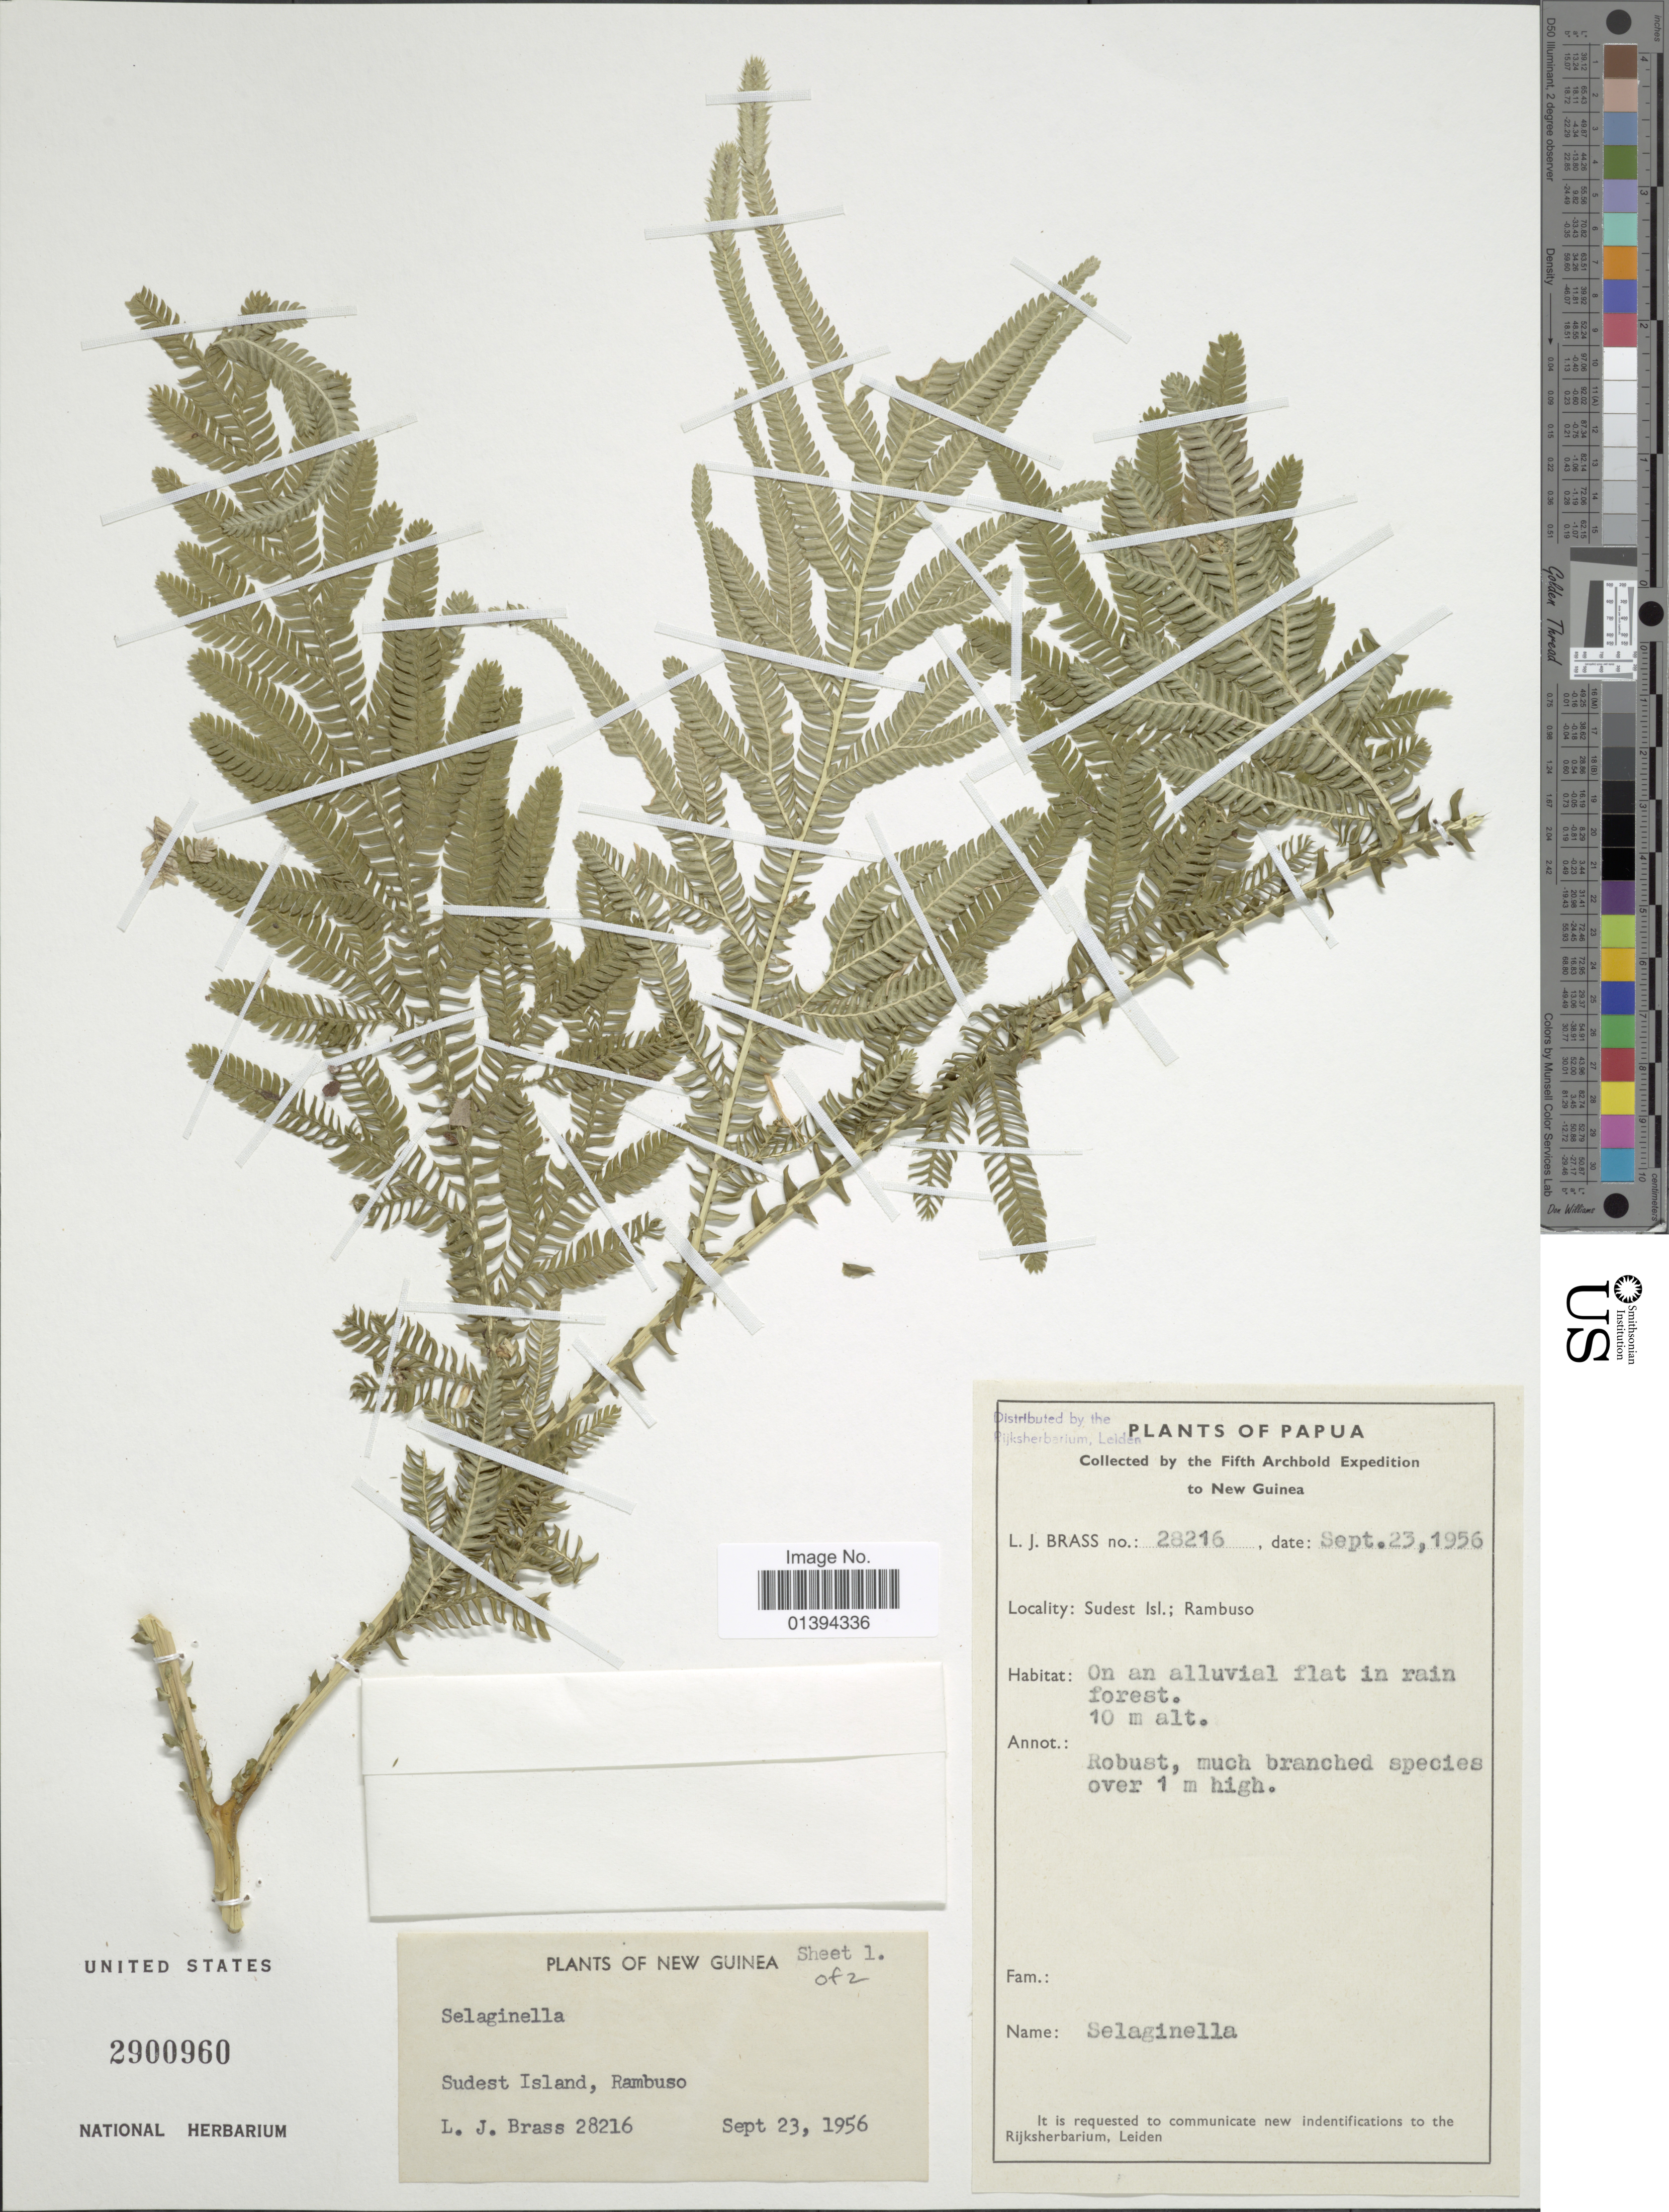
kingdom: Plantae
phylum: Tracheophyta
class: Lycopodiopsida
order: Selaginellales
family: Selaginellaceae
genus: Selaginella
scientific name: Selaginella sp.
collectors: L. J. Brass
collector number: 28216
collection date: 1956-09-23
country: Papua New Guinea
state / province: Milne Bay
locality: New Guinea, Sudest Isl.: Rambuso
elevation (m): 10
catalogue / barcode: US 2900960